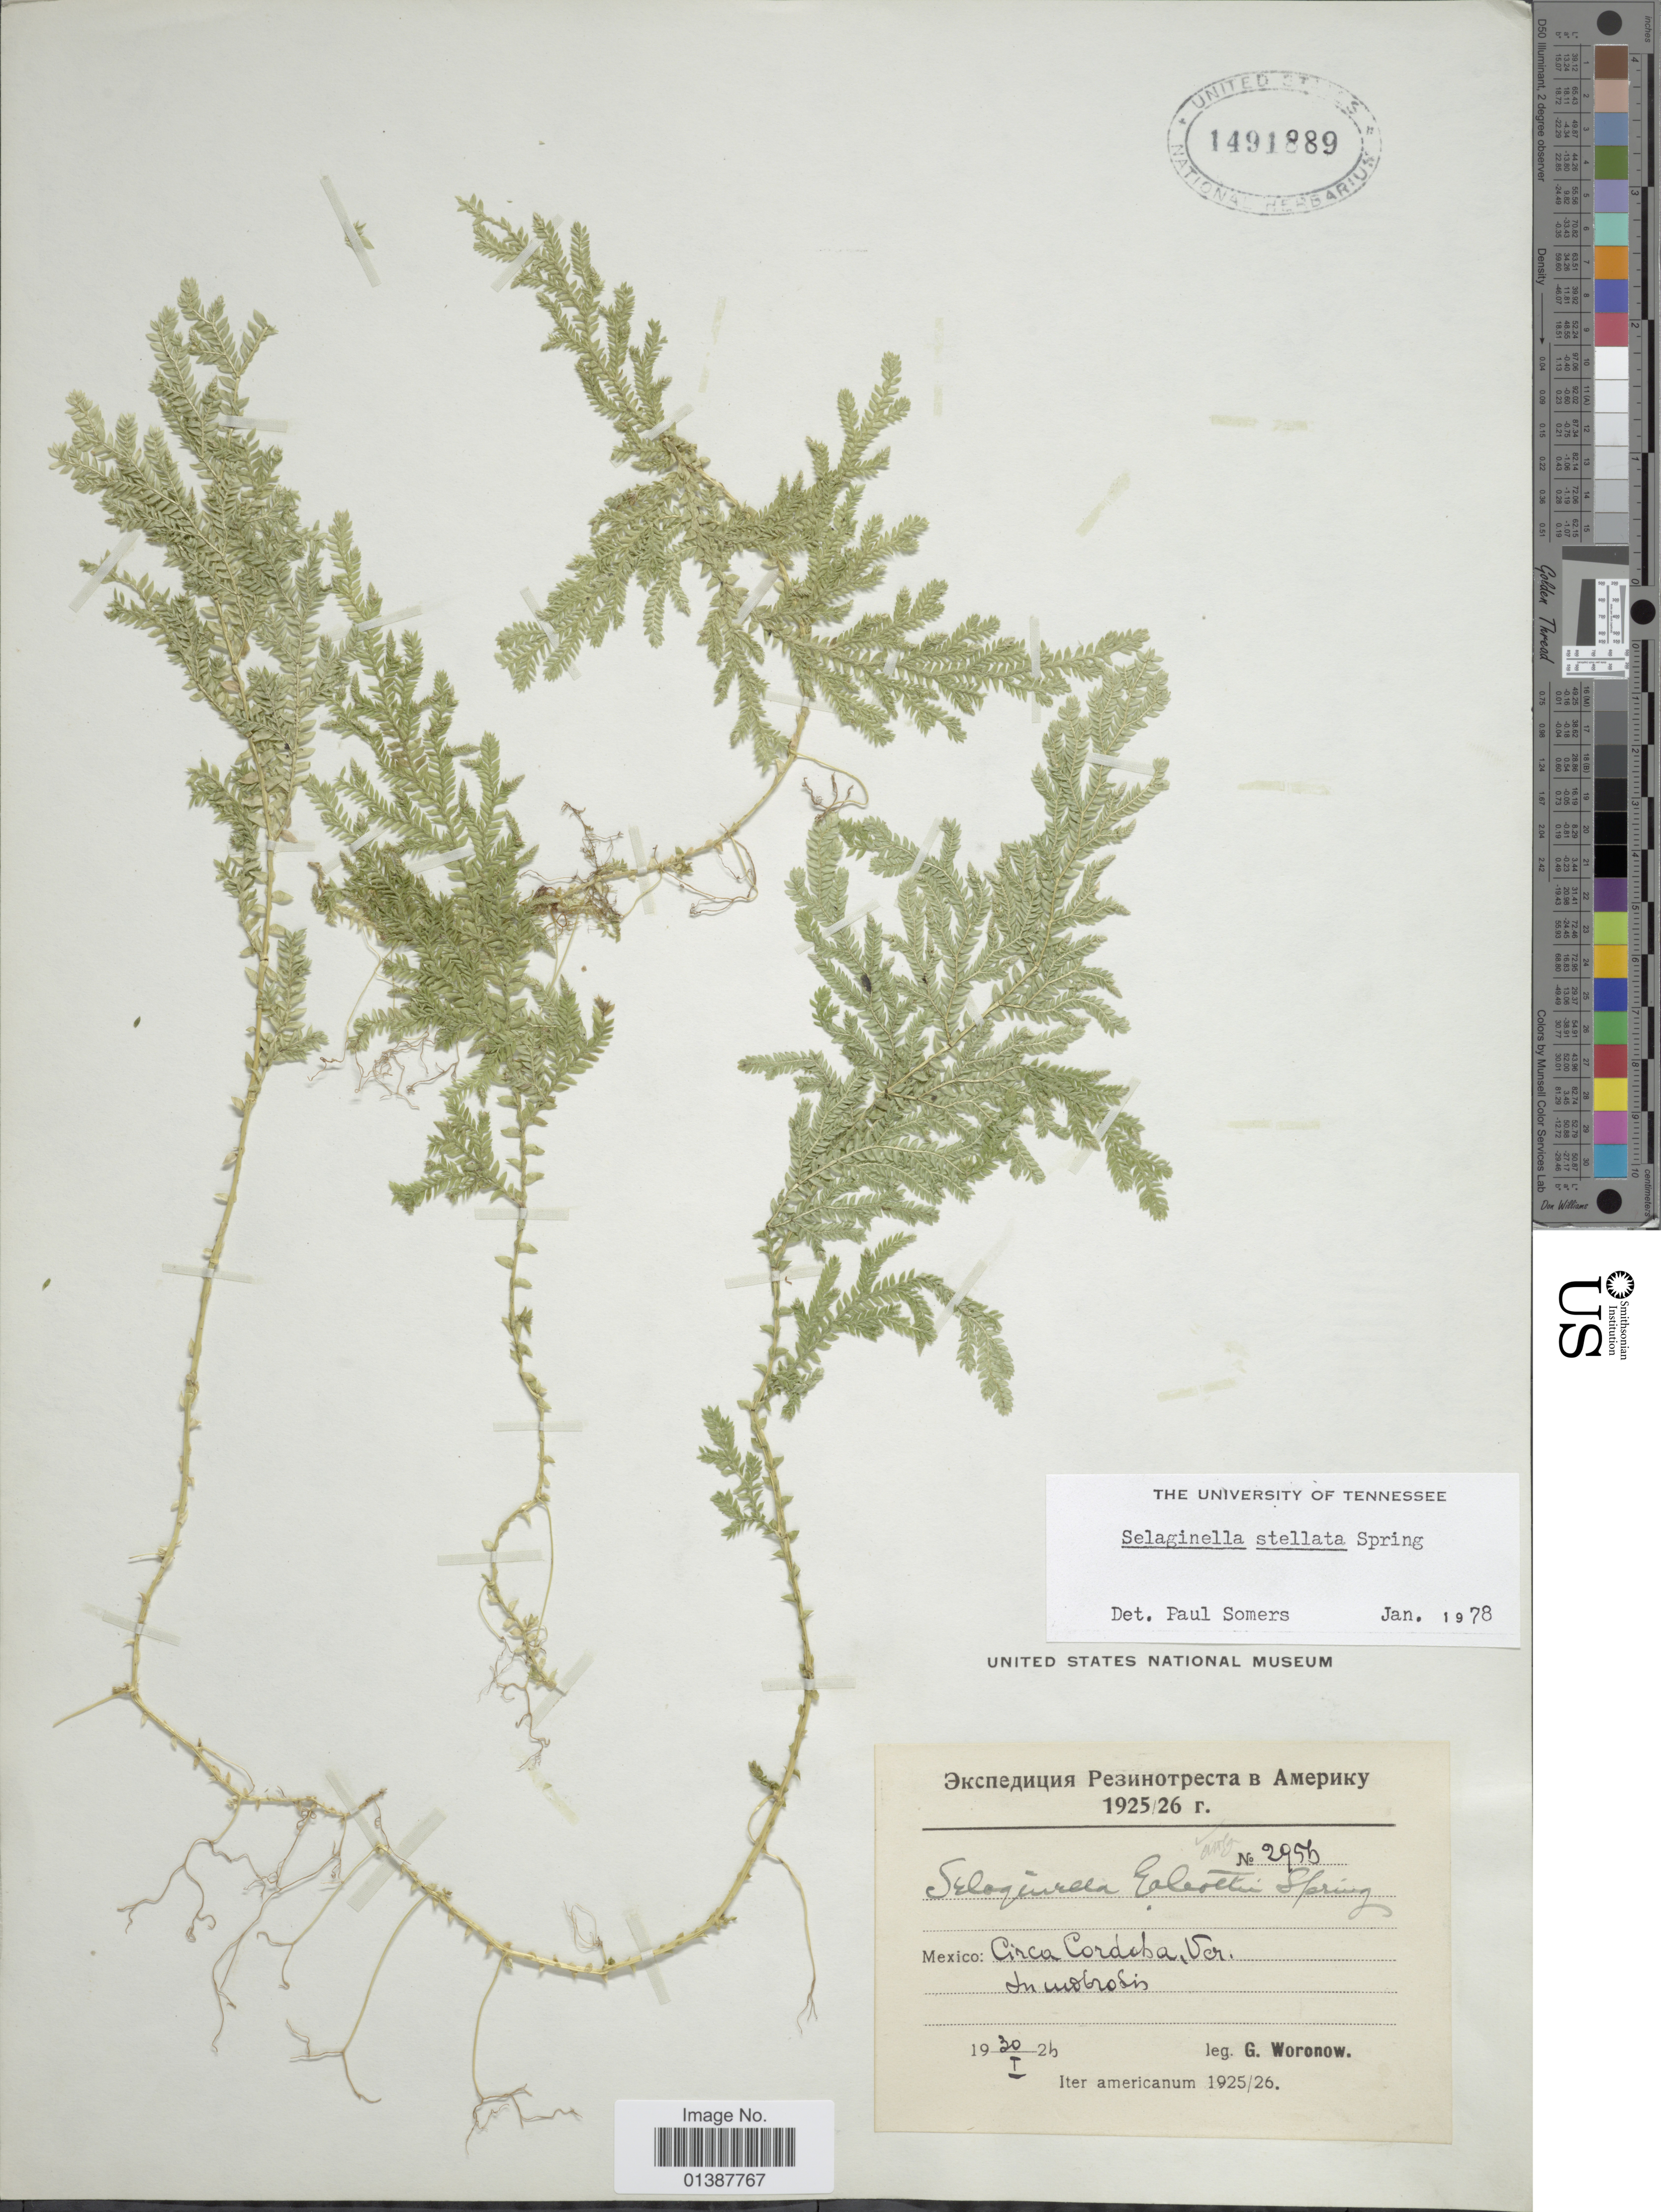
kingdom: Plantae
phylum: Tracheophyta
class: Lycopodiopsida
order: Selaginellales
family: Selaginellaceae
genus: Selaginella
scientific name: Selaginella galeottii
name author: Spring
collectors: G. Woronow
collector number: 2956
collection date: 1926-01-30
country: Mexico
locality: Circa Cordoba, Ver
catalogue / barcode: US 1491889